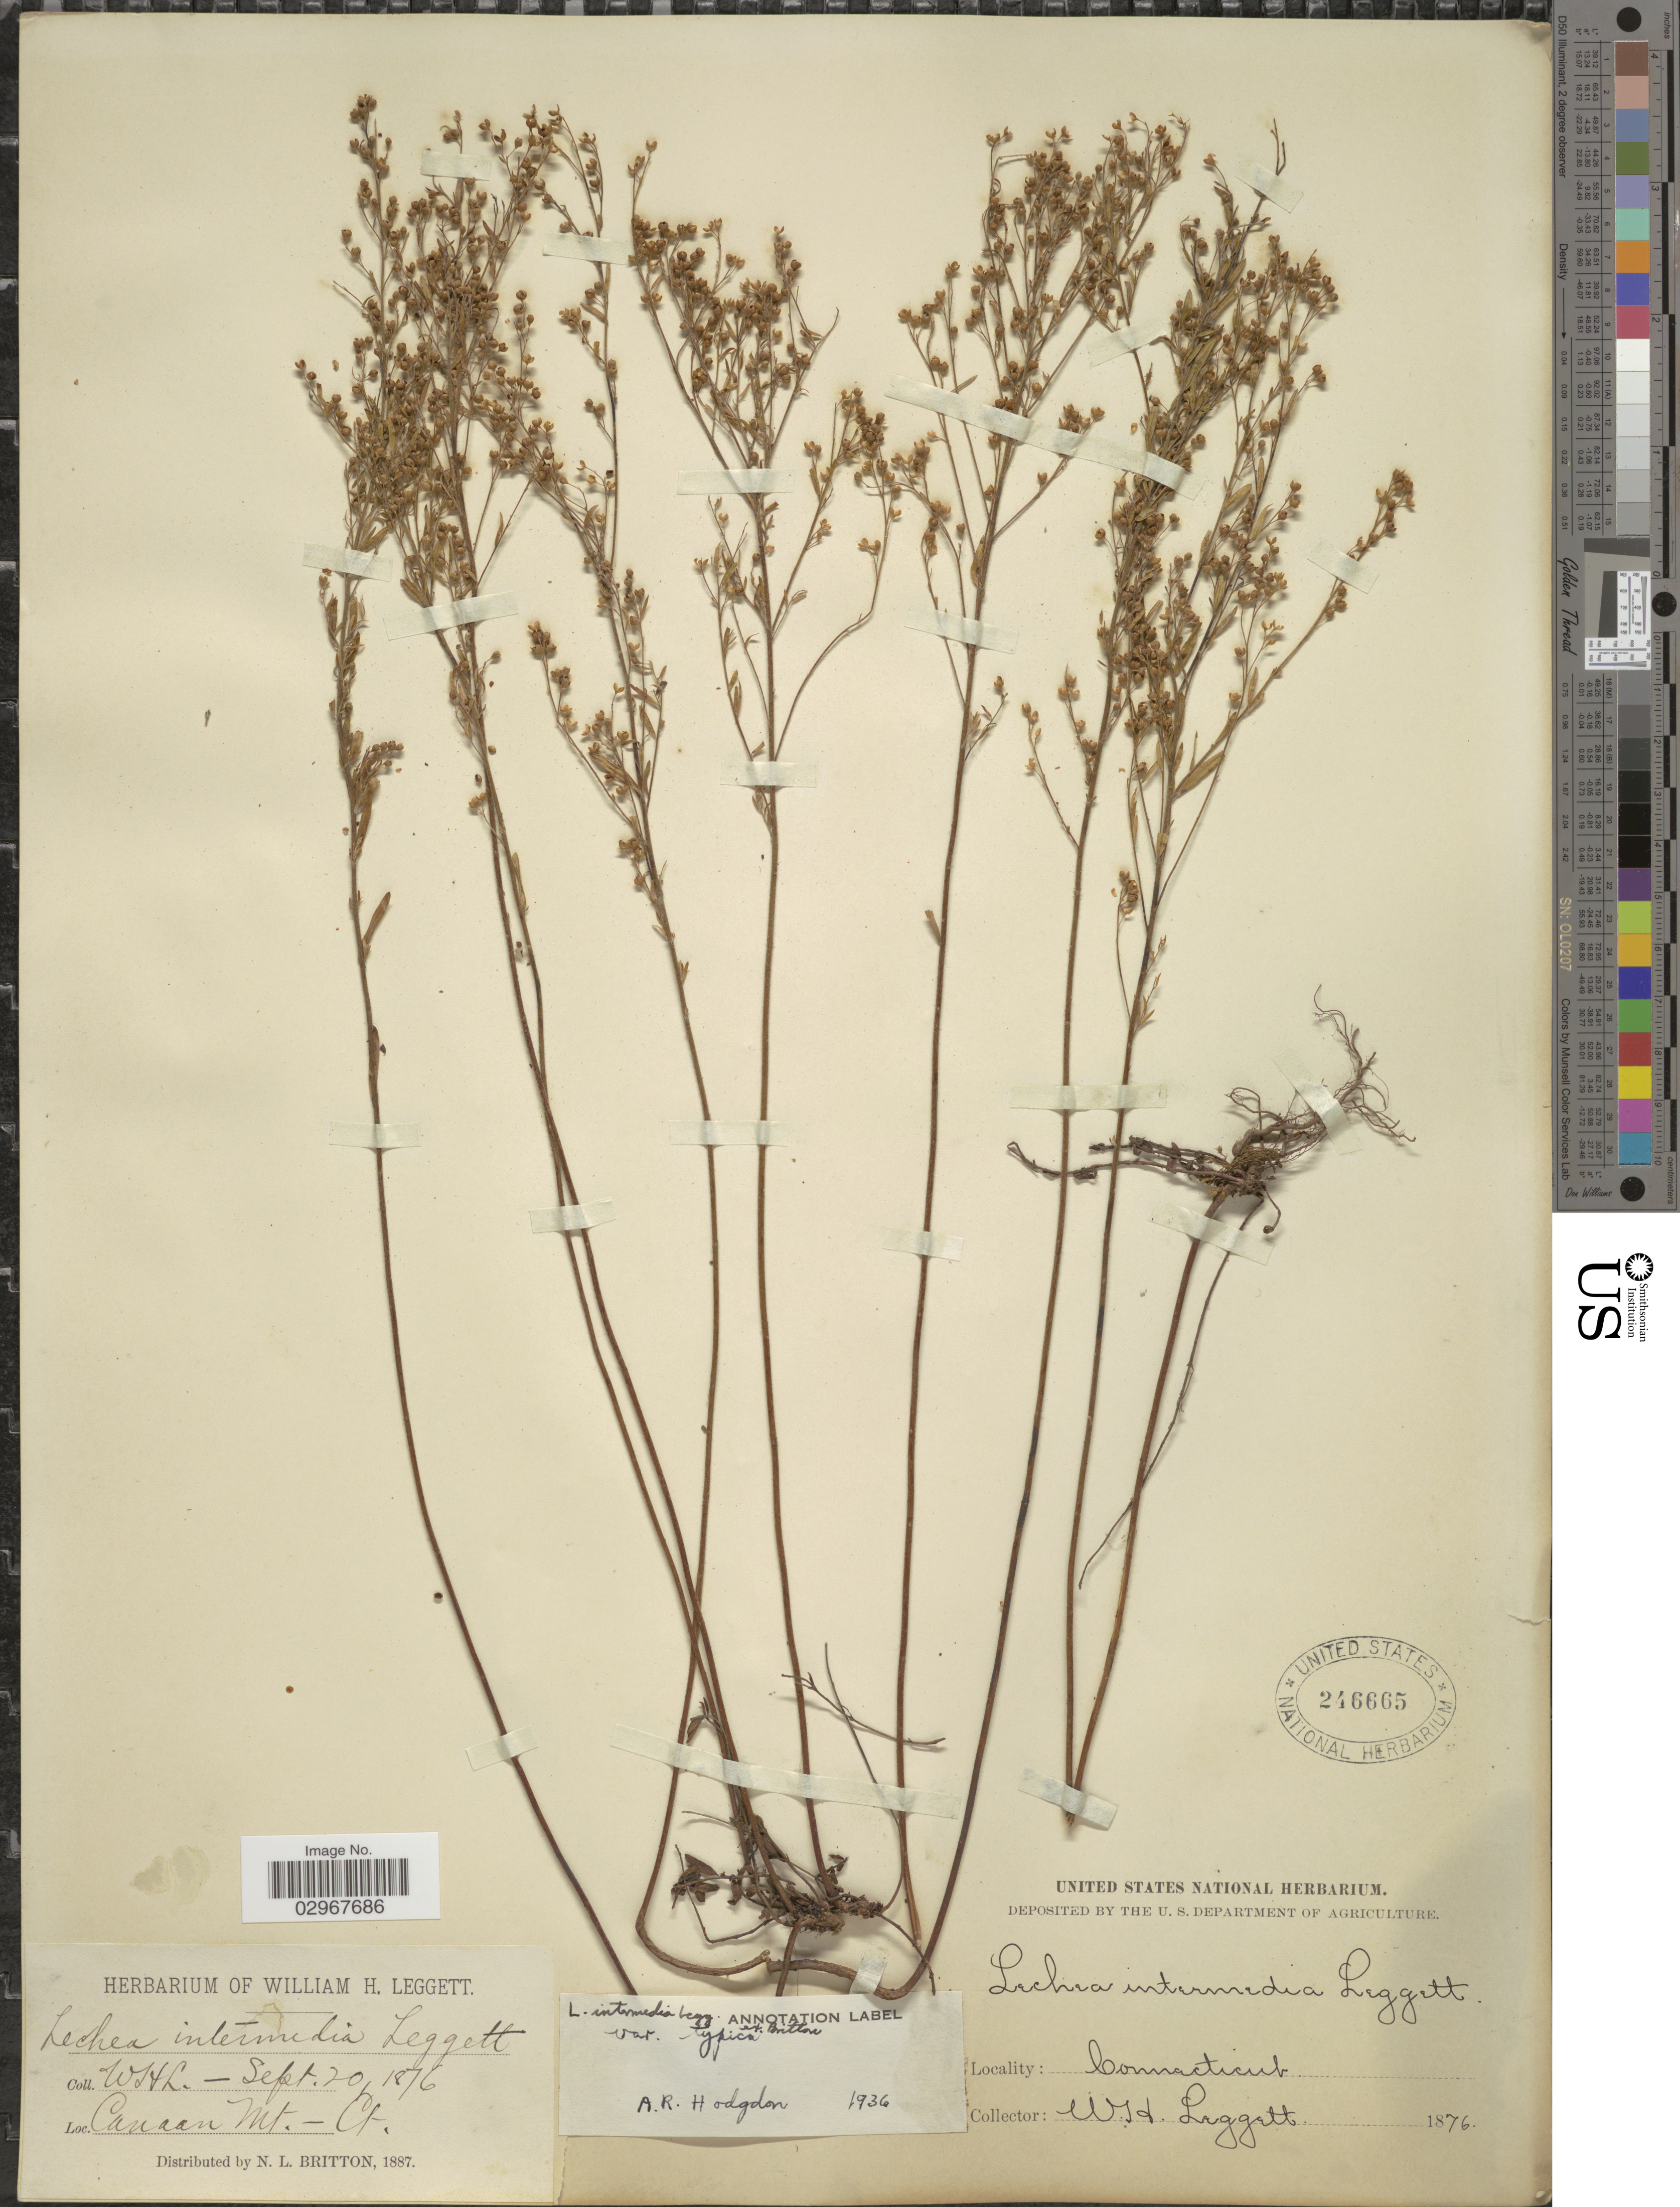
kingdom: Plantae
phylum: Tracheophyta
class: Magnoliopsida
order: Malvales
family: Cistaceae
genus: Lechea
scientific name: Lechea intermedia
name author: Legg. ex Britton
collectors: W. Leggett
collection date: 1876-09-20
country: United States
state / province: Connecticut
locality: Canaan Mt., Ct.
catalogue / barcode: US 246665